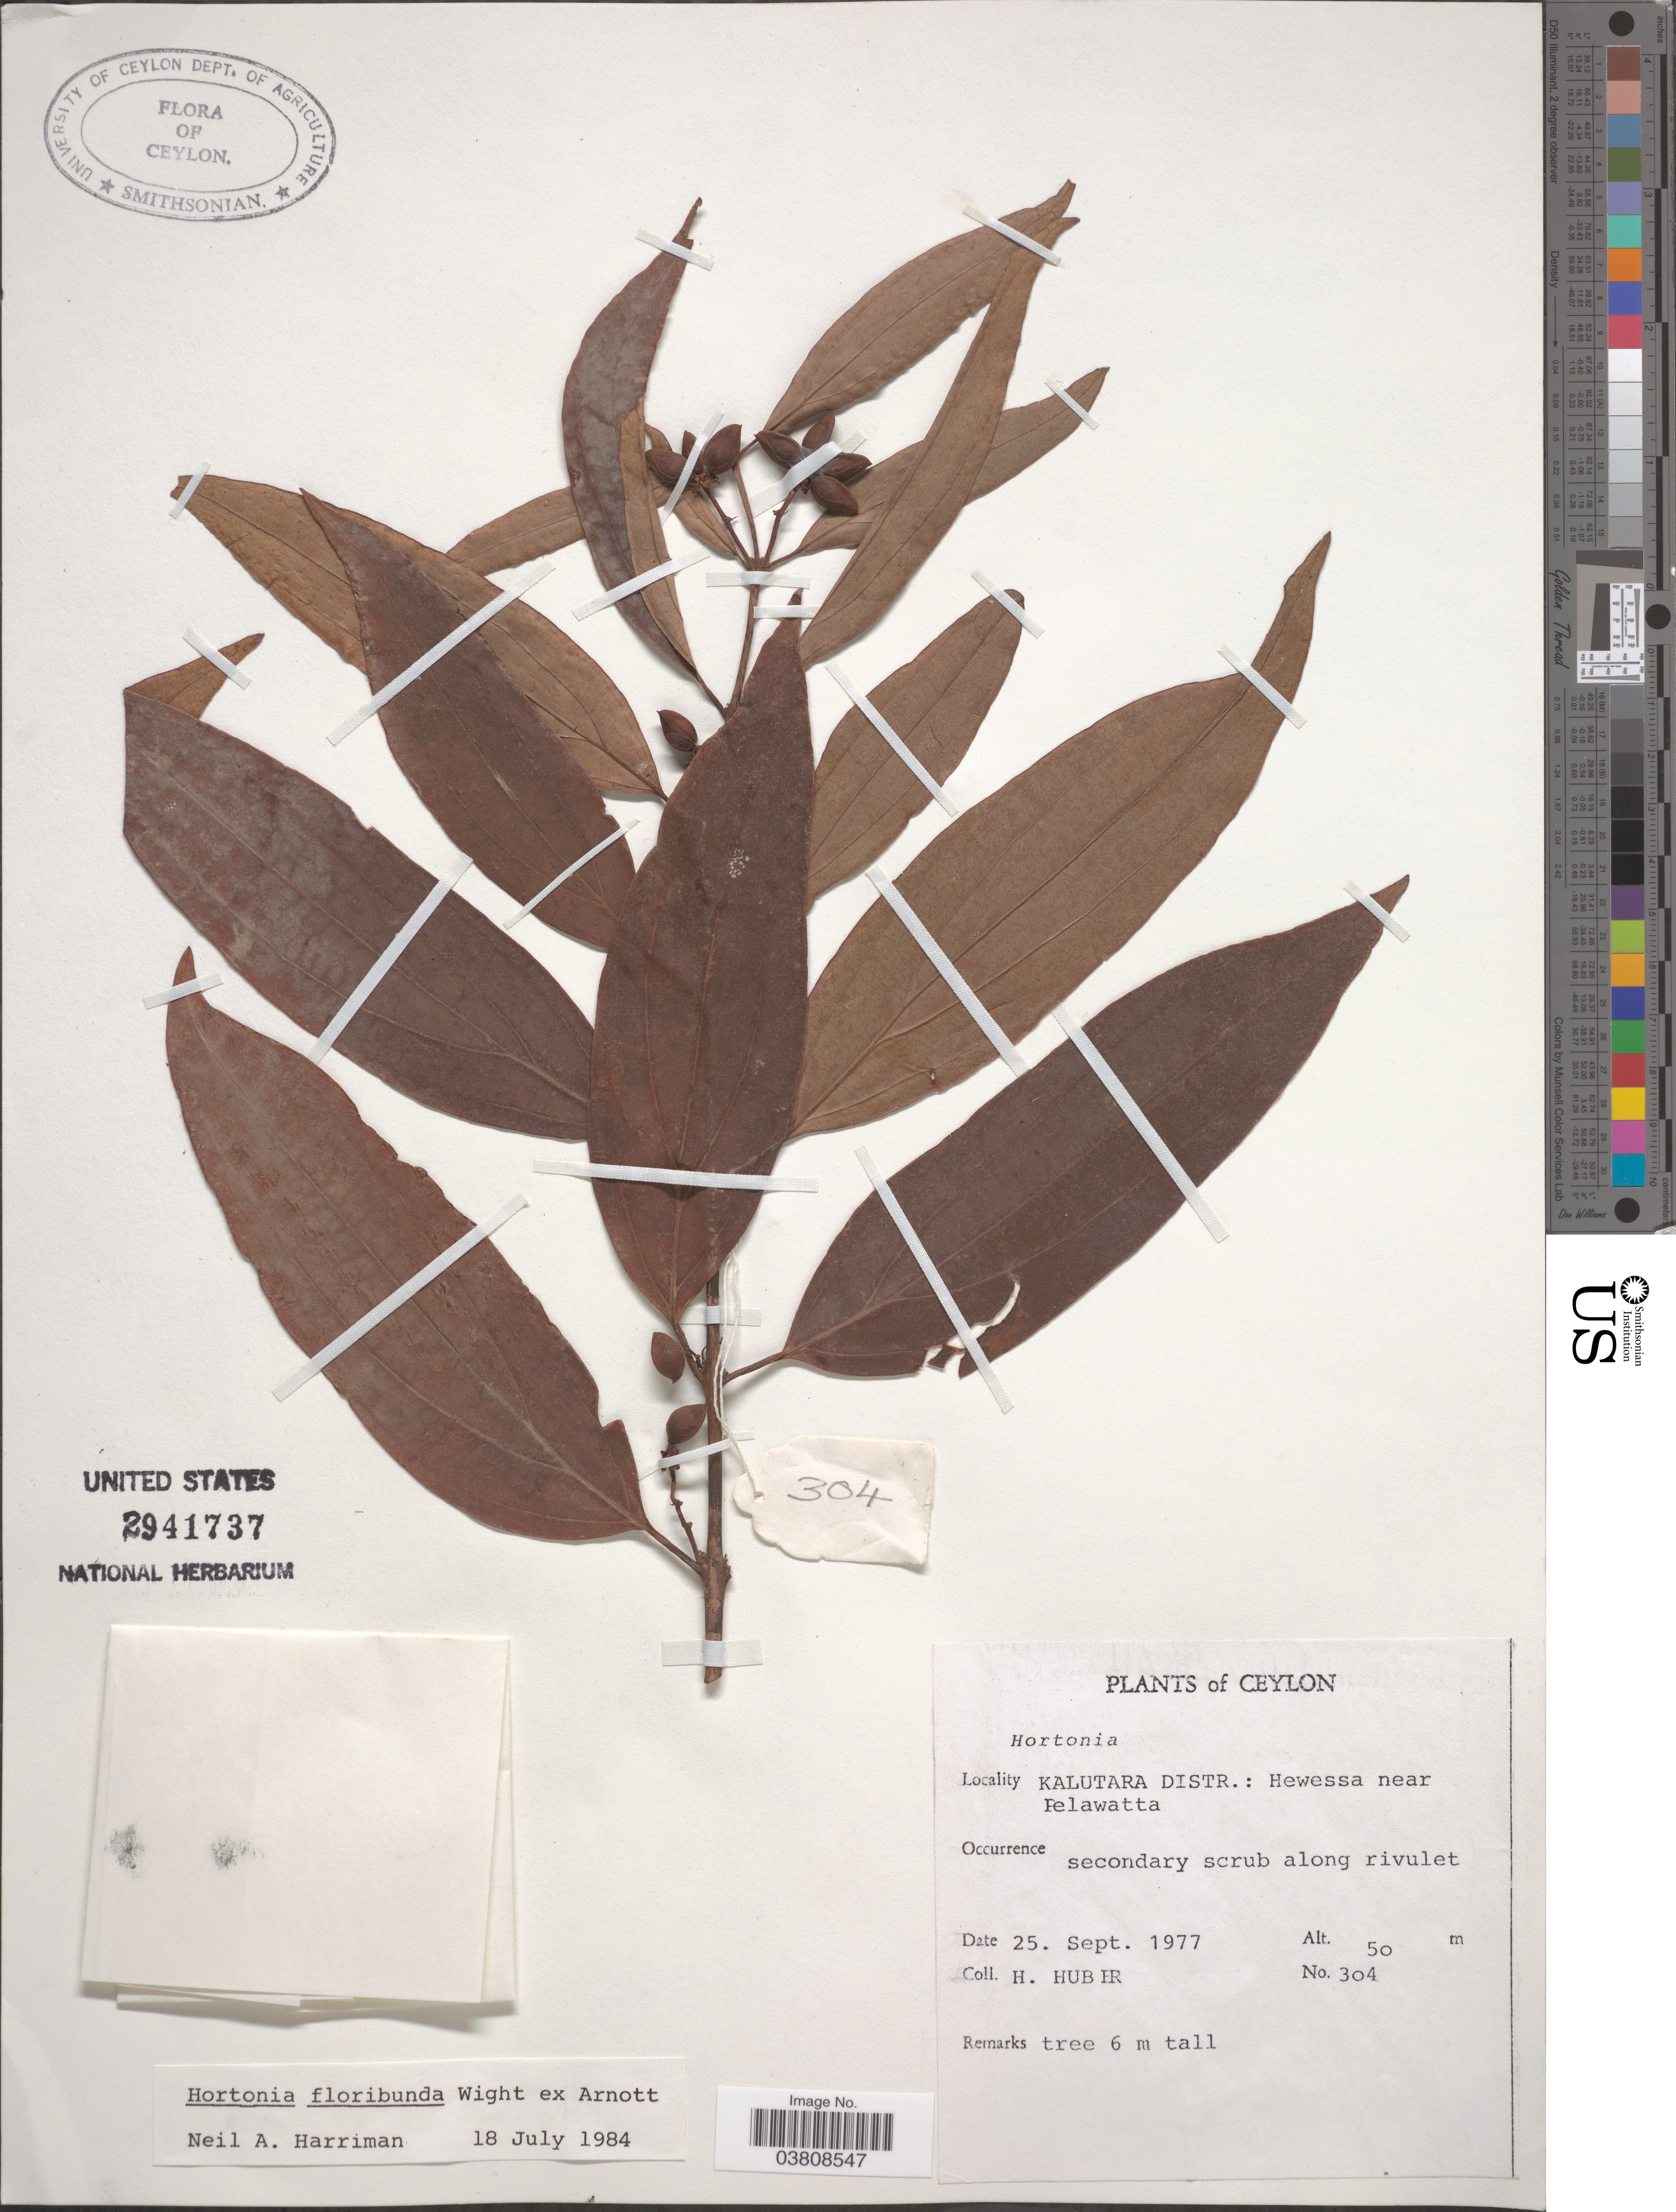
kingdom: Plantae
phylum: Tracheophyta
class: Magnoliopsida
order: Laurales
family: Monimiaceae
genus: Hortonia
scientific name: Hortonia floribunda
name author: Wight ex Arn.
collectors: H. Huber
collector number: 304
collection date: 1977-09-25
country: Sri Lanka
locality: Ceylon. Kalutara Distr.: Hewessa near Pelawatta.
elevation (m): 50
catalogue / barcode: US 2941737